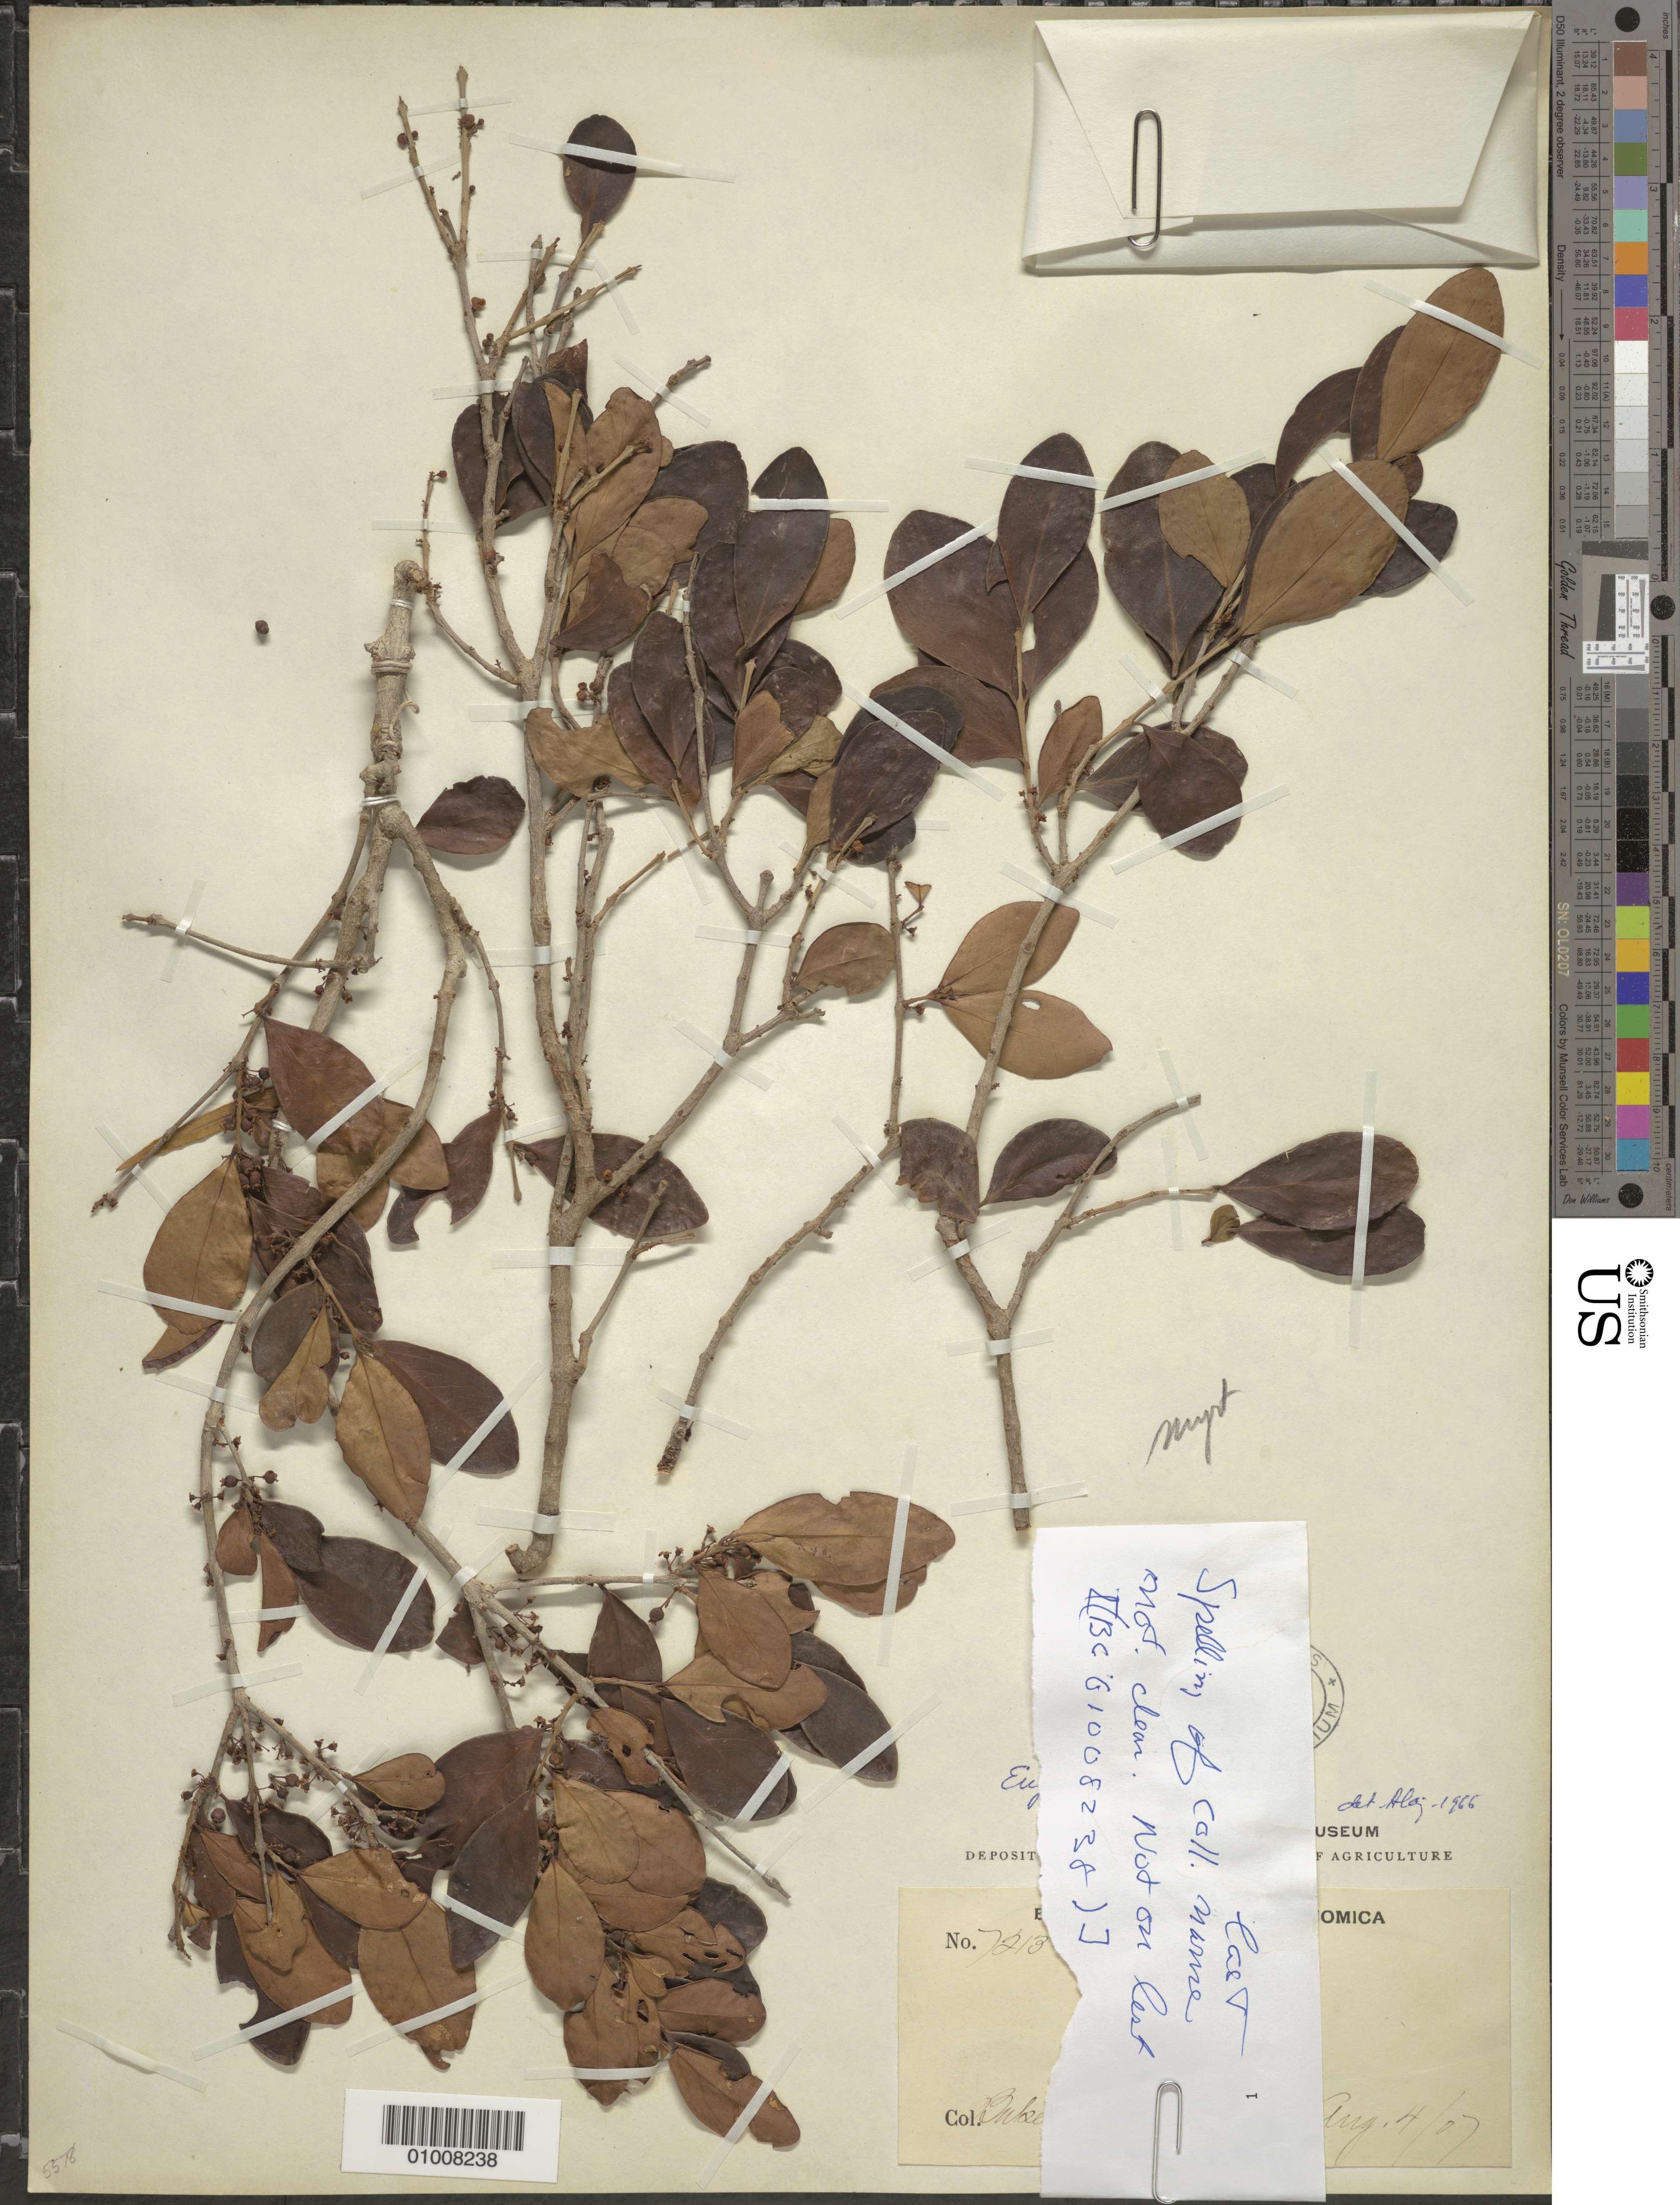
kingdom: Plantae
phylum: Tracheophyta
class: Magnoliopsida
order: Myrtales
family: Myrtaceae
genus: Eugenia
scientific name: Eugenia foetida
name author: Pers.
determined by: Strong, Mark T., (BOT), Smithsonian Institution - National Museum of Natural History (UNITED STATES)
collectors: H. Hasselbring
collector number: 7213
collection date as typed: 04 Aug 1907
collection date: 1907-08-04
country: Cuba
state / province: La Habana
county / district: Municipio Habana del Este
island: Cuba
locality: Cojimar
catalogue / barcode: US 1584494